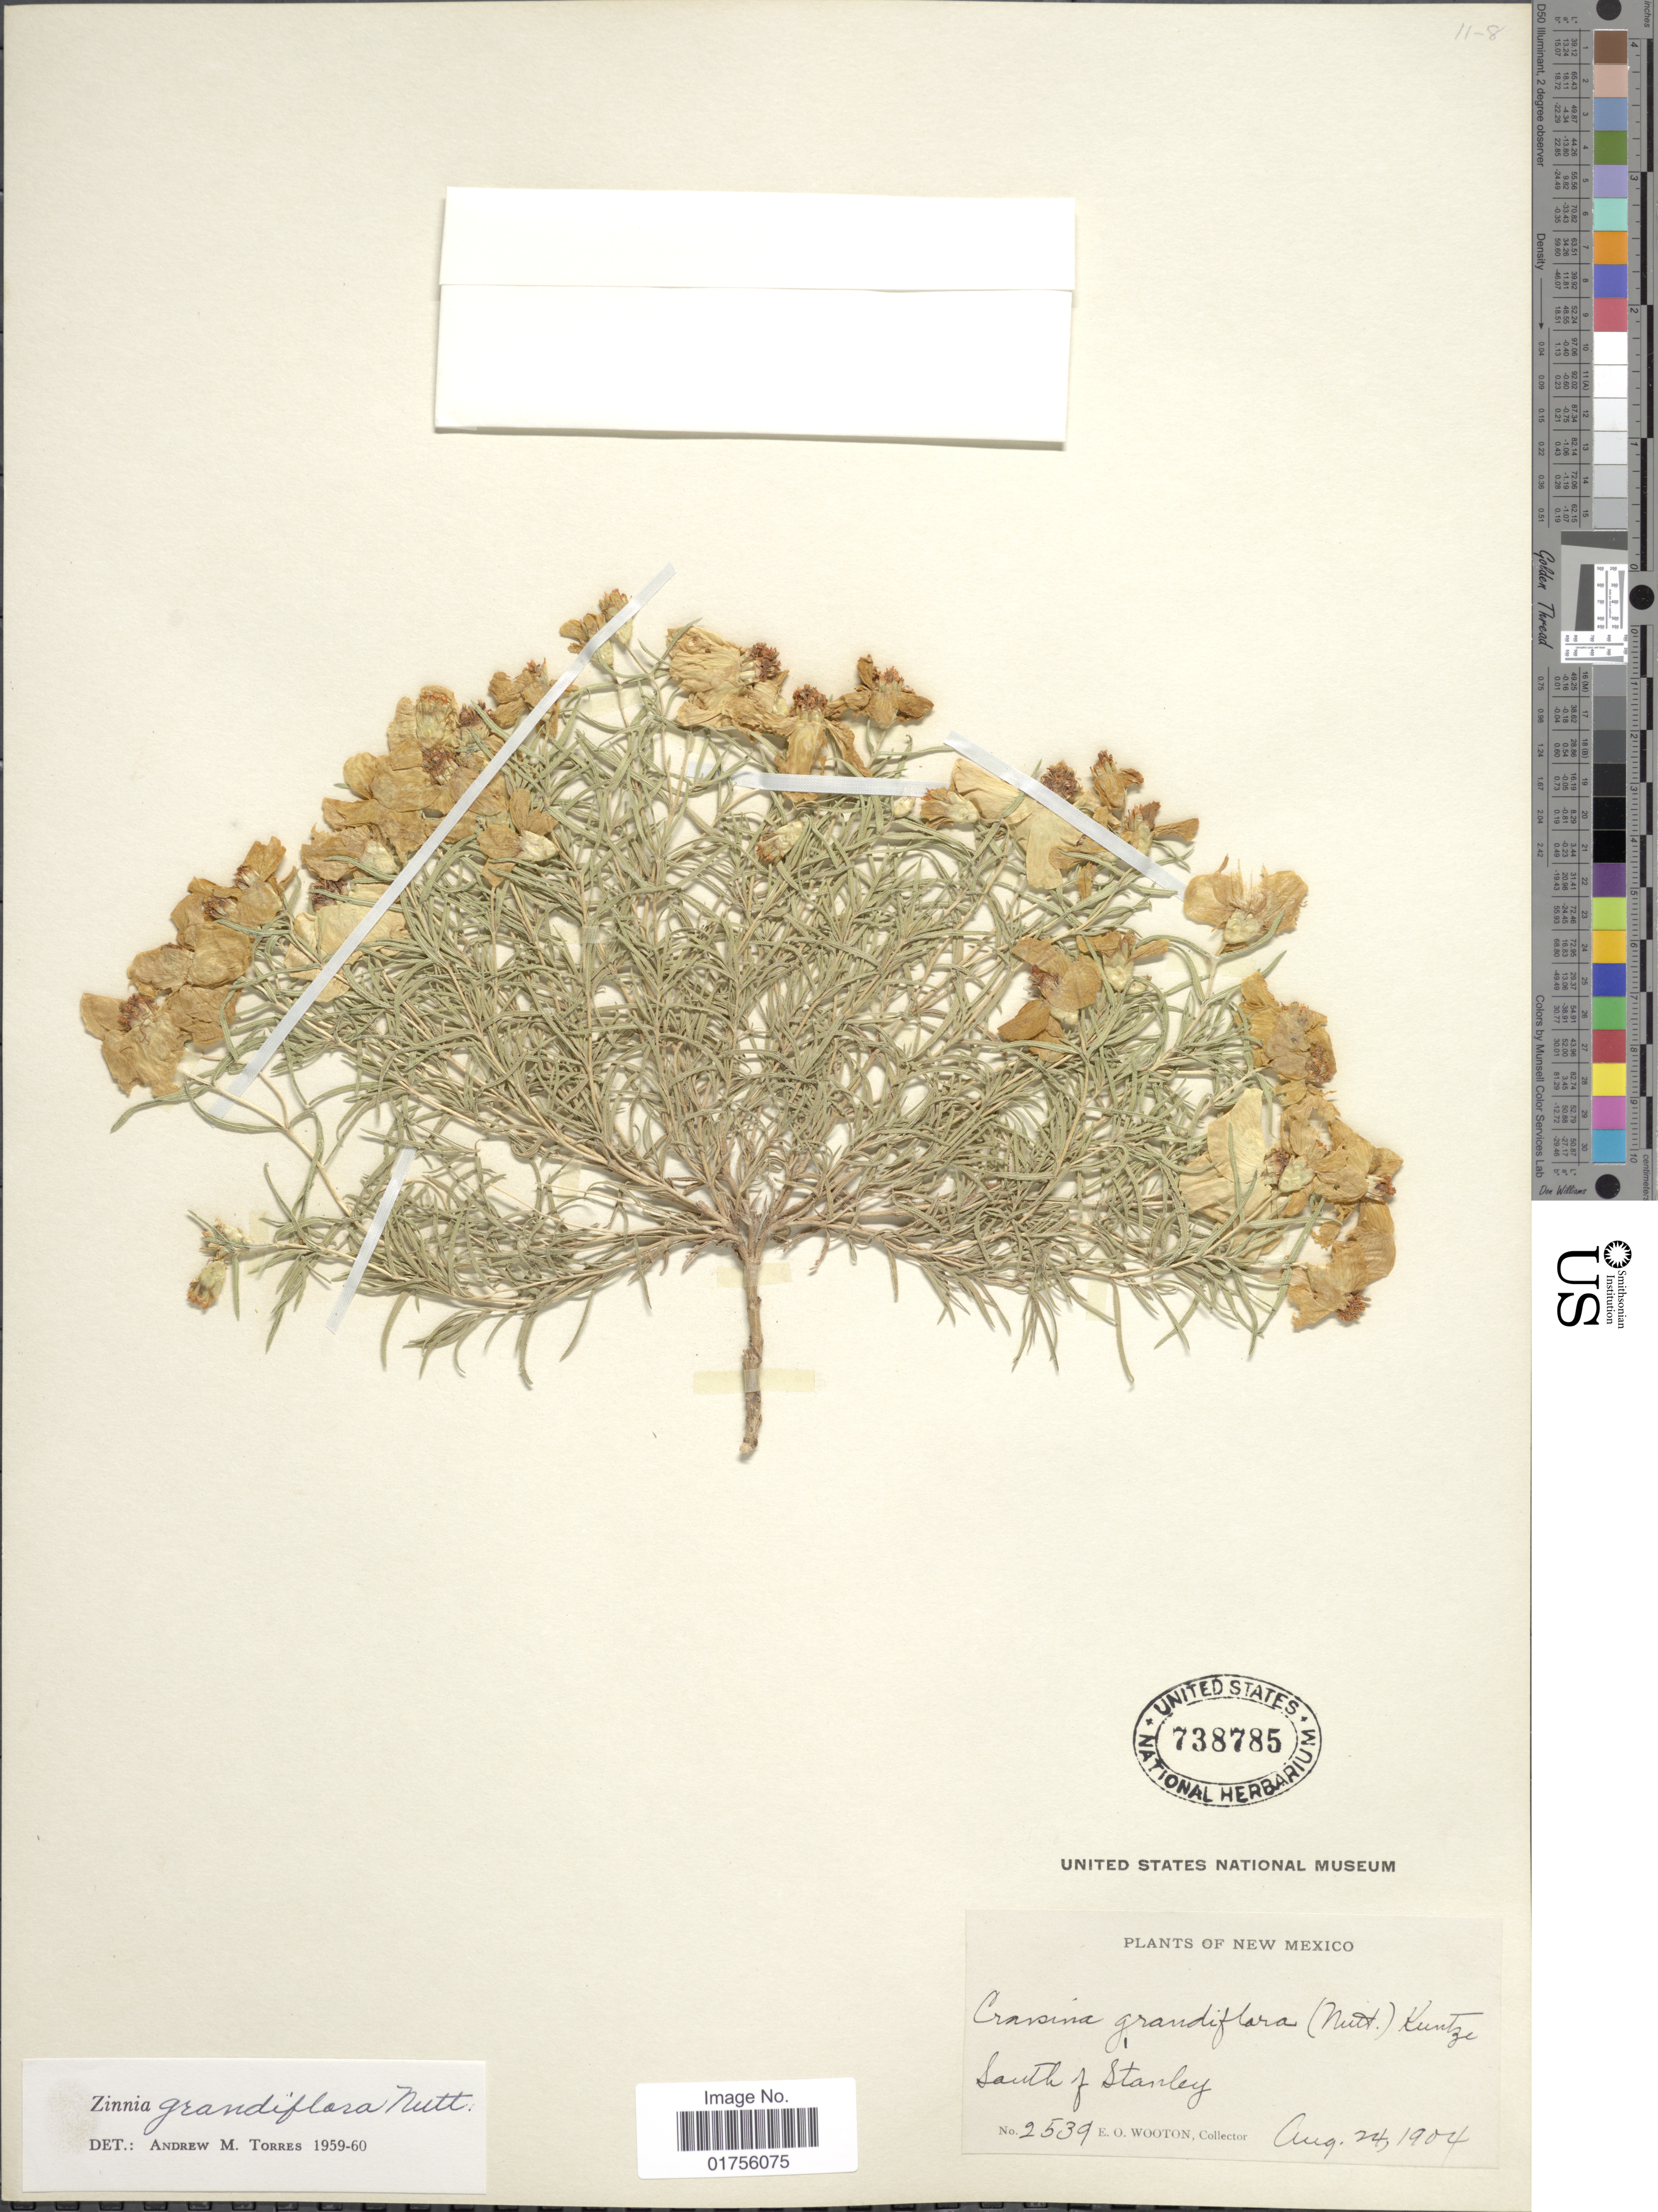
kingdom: Plantae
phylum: Tracheophyta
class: Magnoliopsida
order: Asterales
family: Asteraceae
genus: Zinnia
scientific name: Zinnia grandiflora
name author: Nutt.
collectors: E. O. Wooton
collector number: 2539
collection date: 1904-08-24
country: United States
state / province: New Mexico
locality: South of Stanley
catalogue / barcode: US 738785